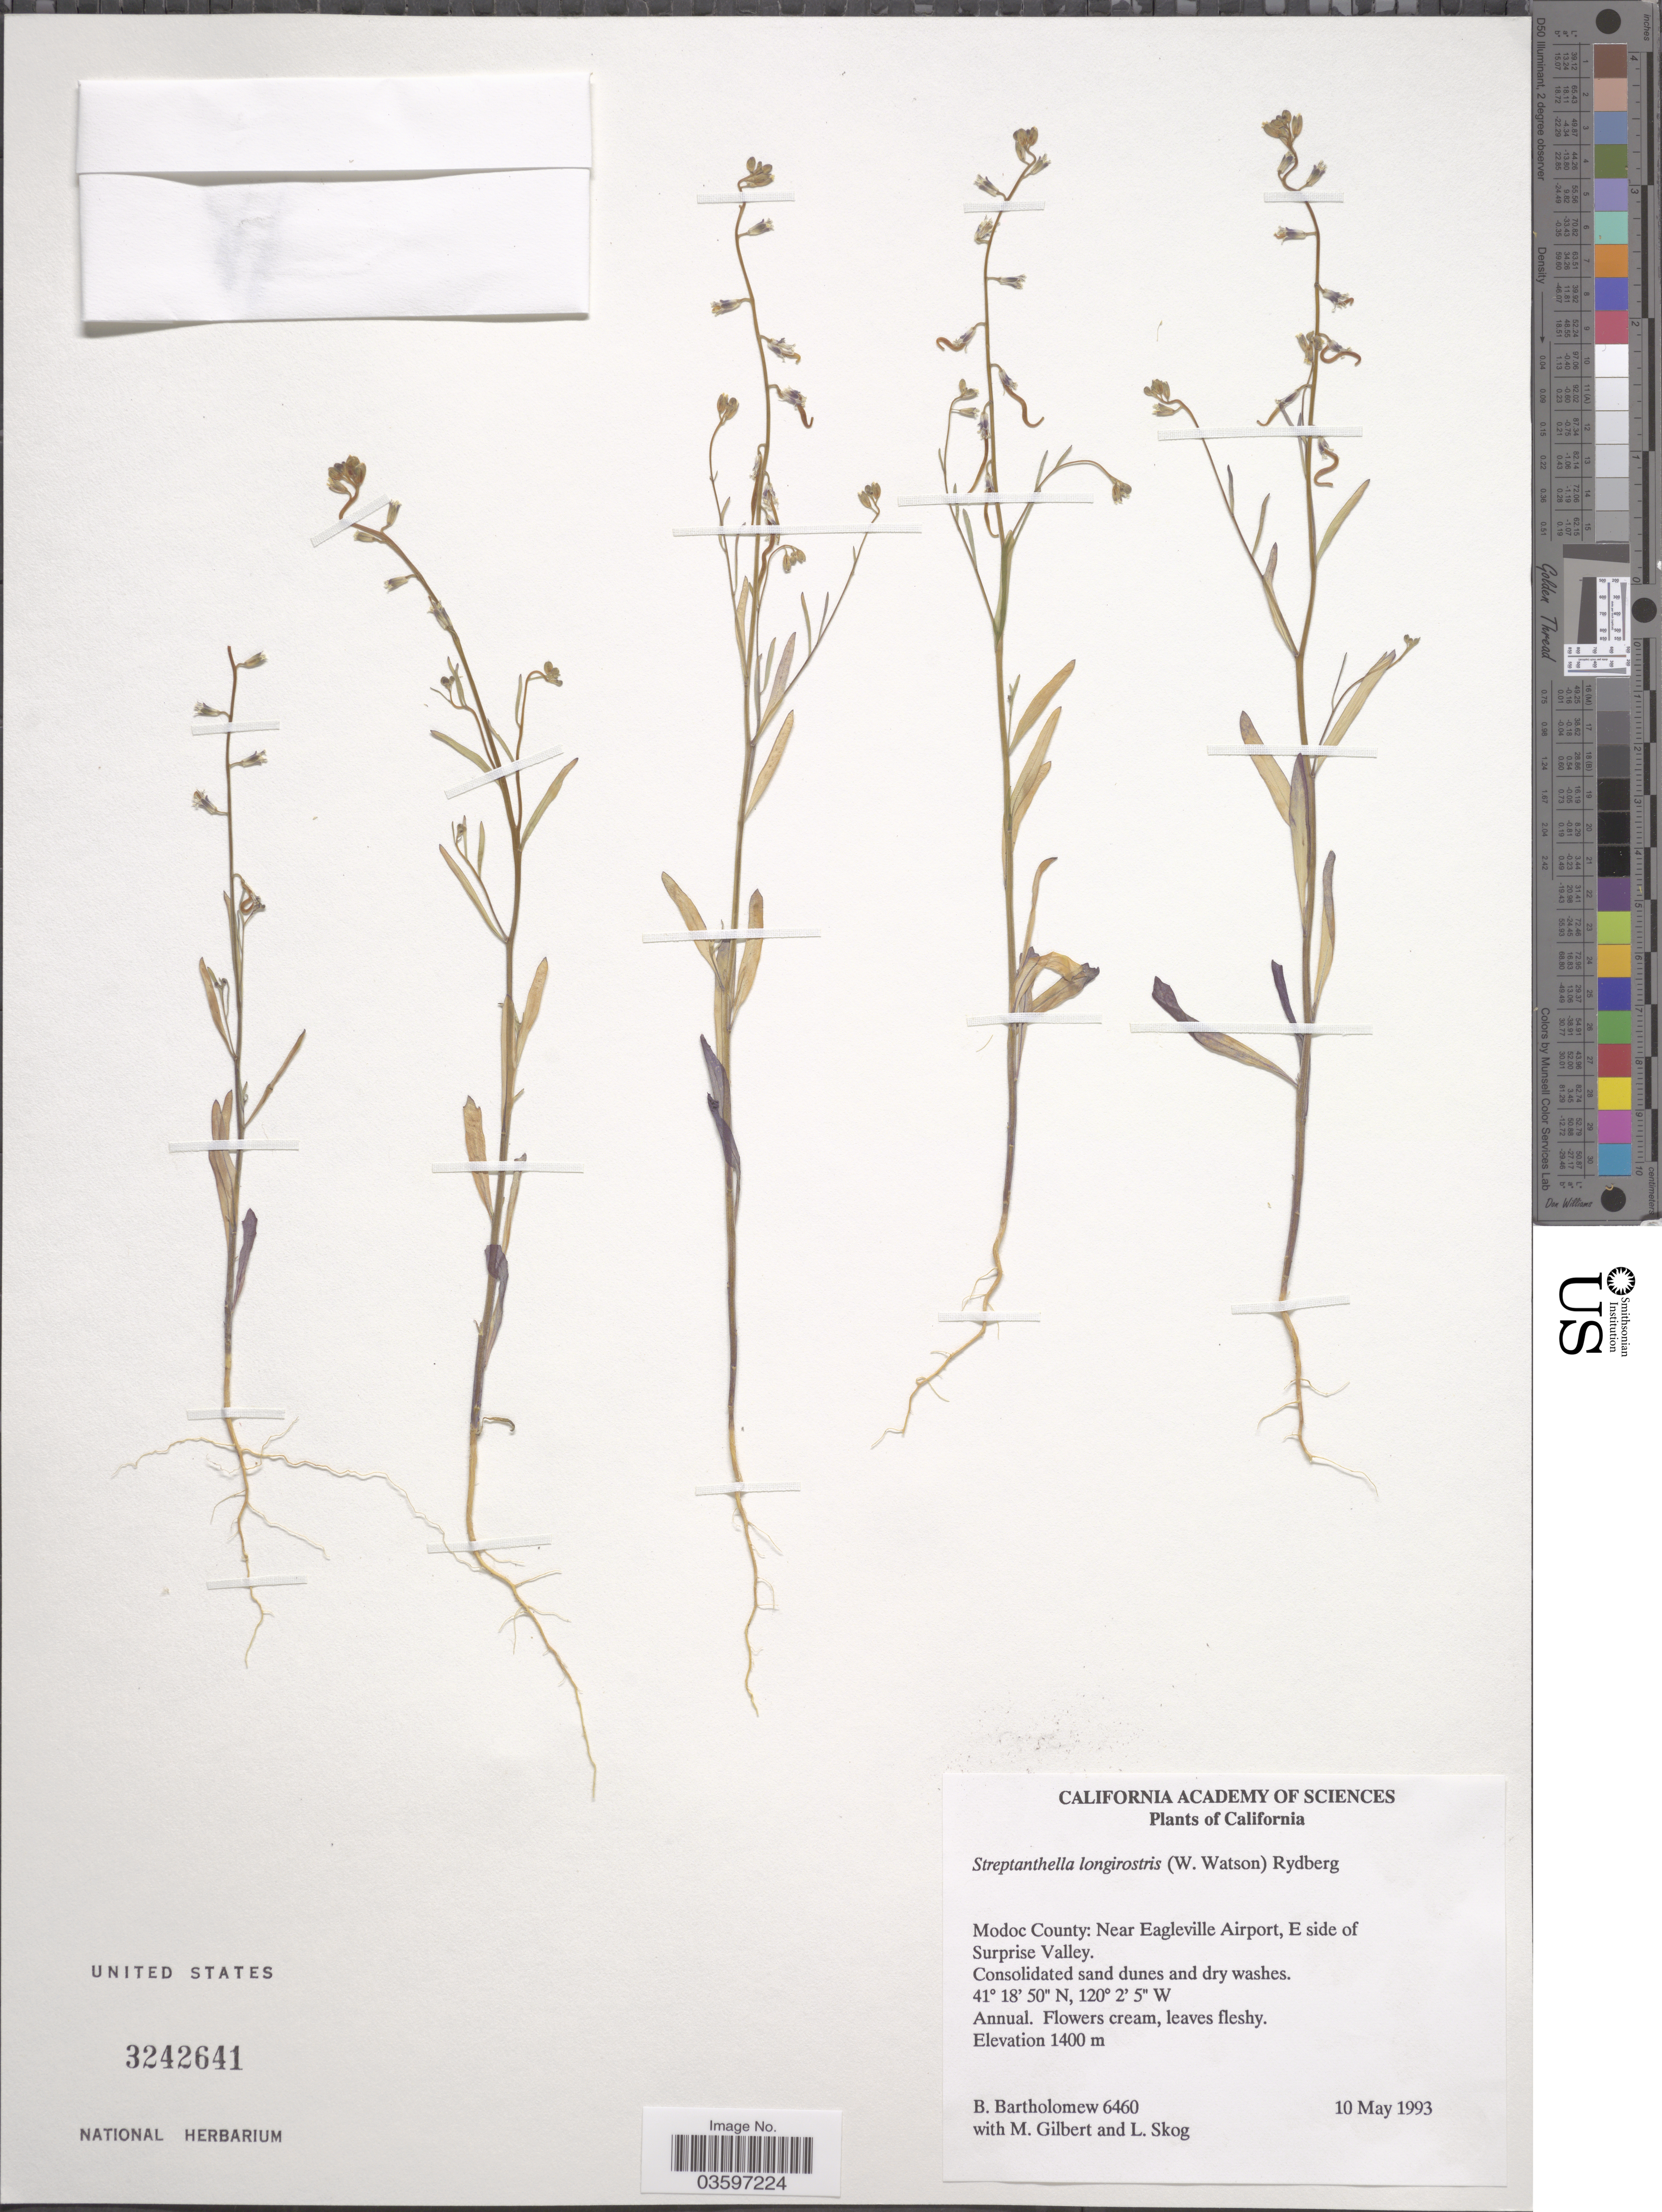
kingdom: Plantae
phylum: Tracheophyta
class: Magnoliopsida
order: Brassicales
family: Brassicaceae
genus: Streptanthella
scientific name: Streptanthella longirostris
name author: (S. Watson) Rydb.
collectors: B. Bartholomew, M. Gilbert & L. E. Skog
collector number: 6460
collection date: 1993-05-10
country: United States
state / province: California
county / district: Modoc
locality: Modoc County: Near Eagleville Airport, E side of Surprise Valley.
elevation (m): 1400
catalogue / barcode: US 3242641